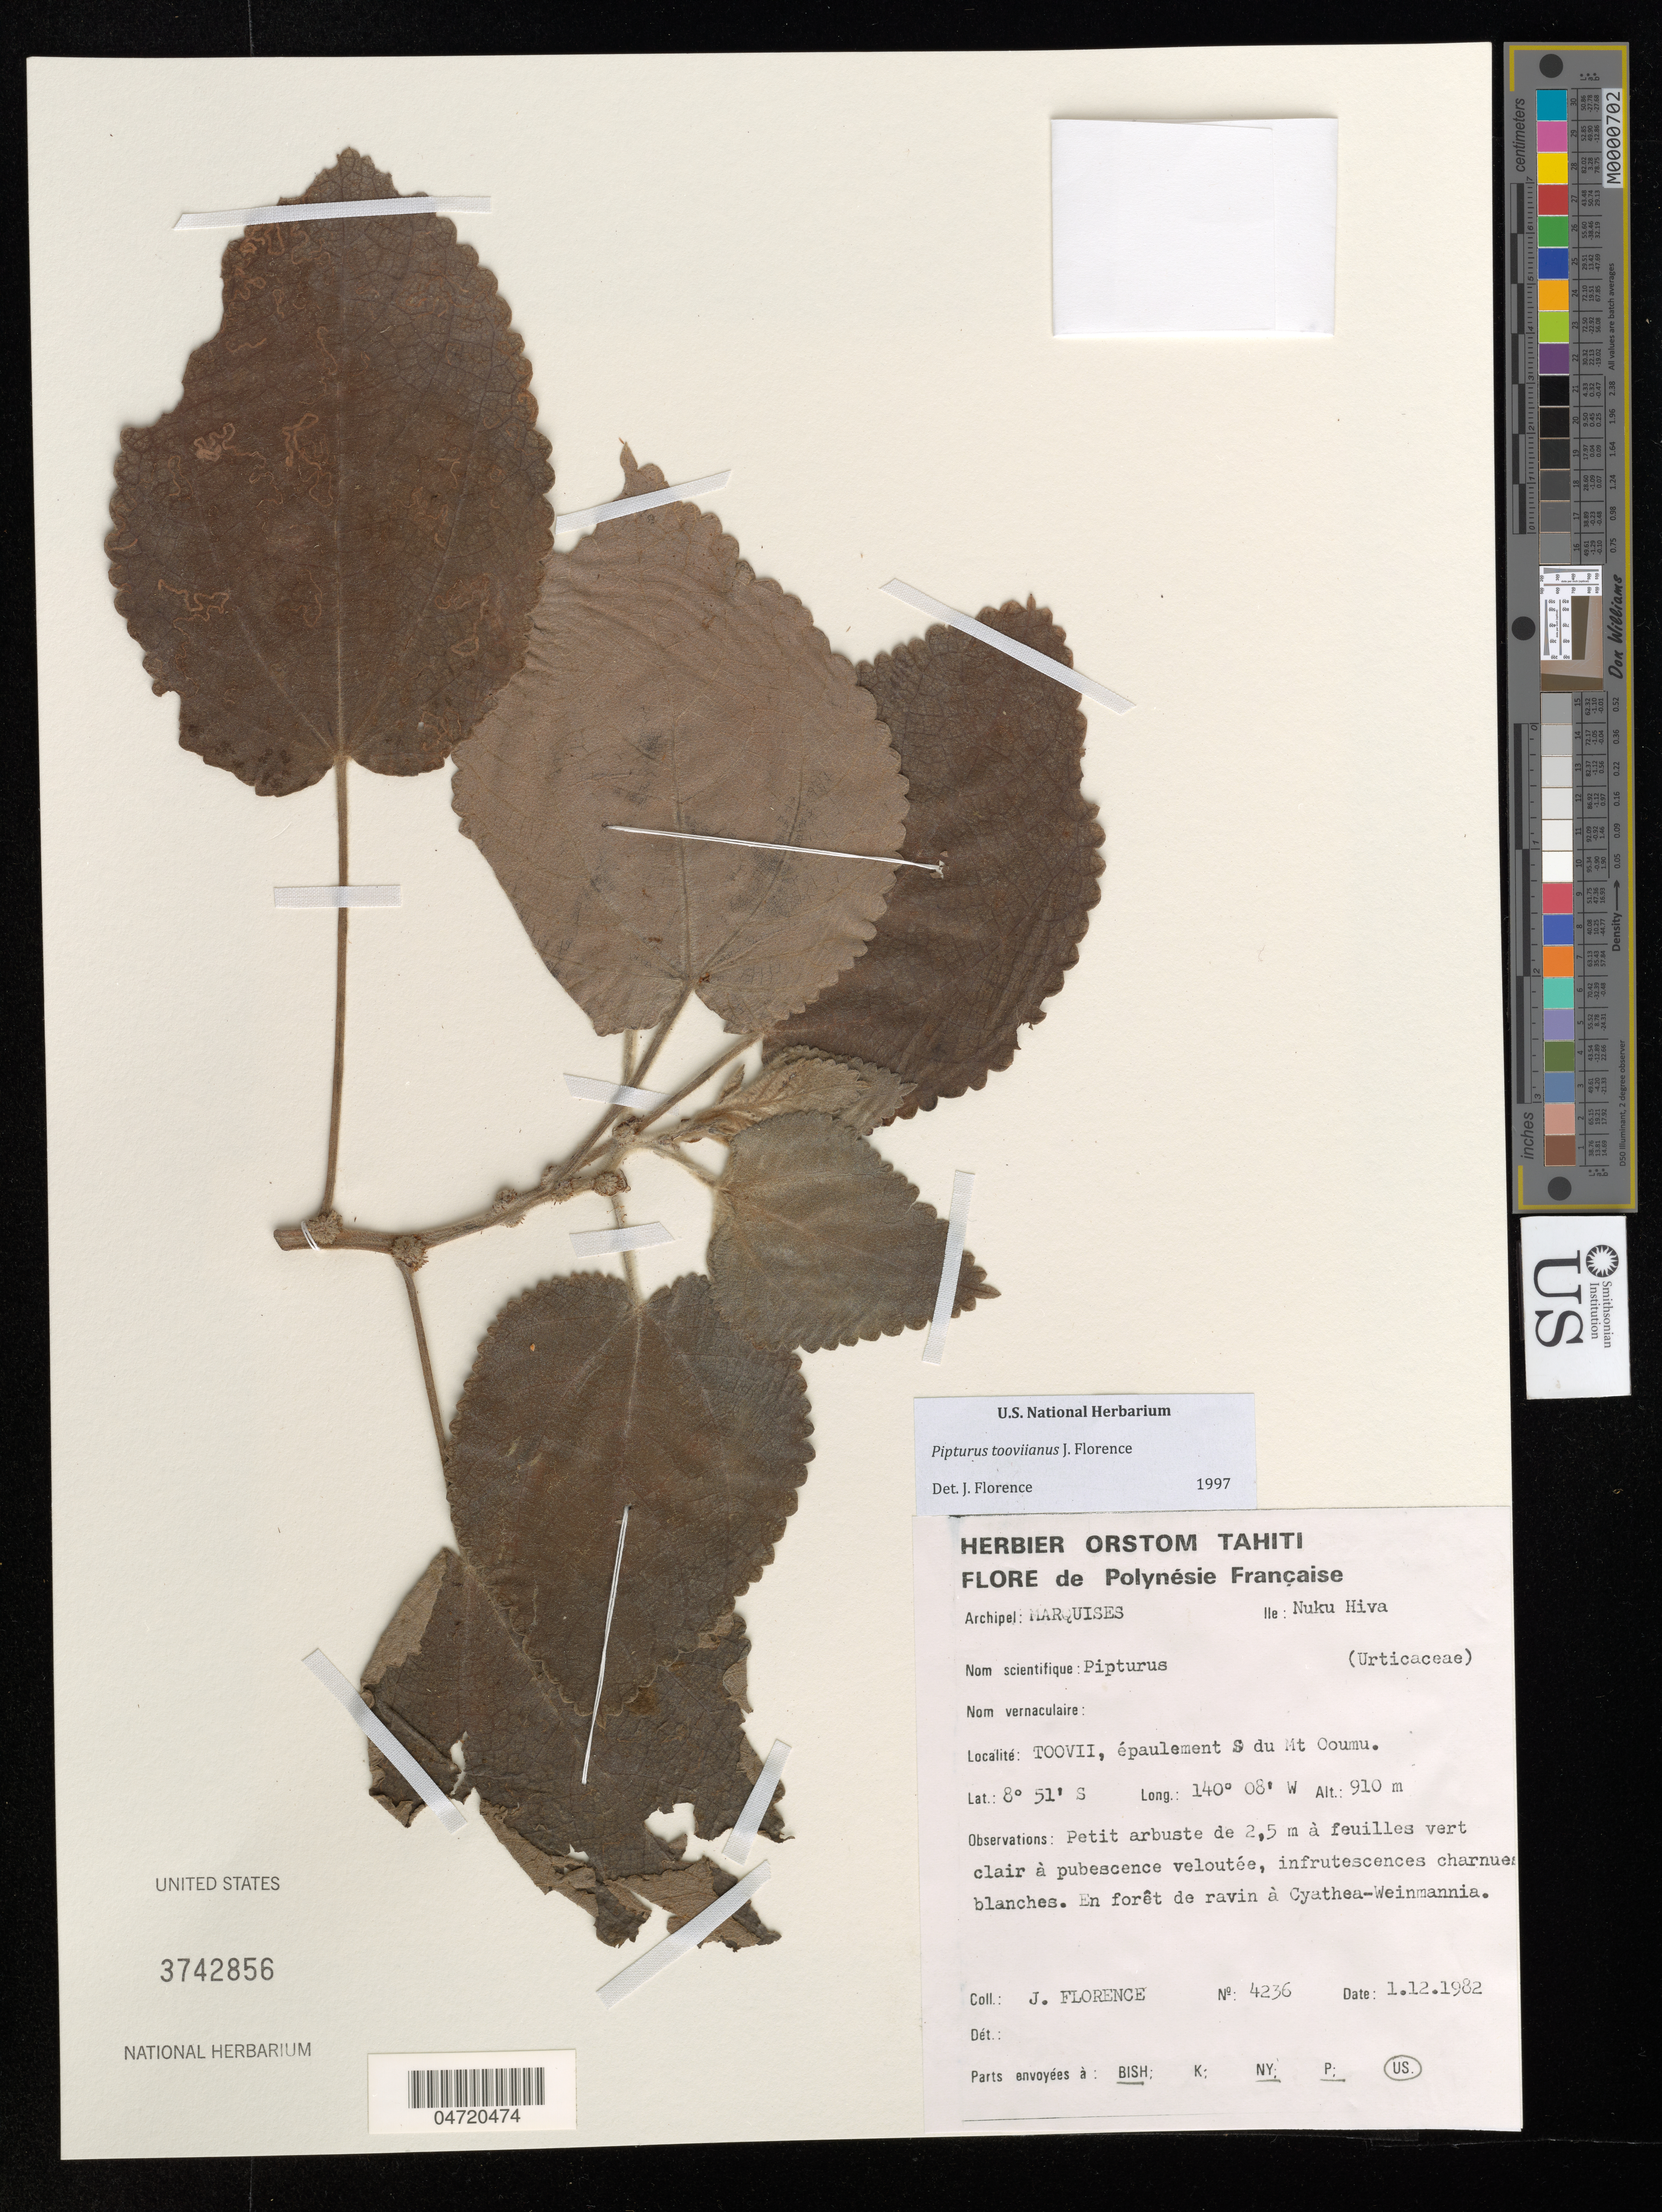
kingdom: Plantae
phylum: Tracheophyta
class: Magnoliopsida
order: Rosales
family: Urticaceae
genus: Pipturus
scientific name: Pipturus tooviianus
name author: J. Florence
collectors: J. Florence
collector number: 4236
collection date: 1982-12-01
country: French Polynesia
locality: Archipel: Marquises. Ile: Nuku Hiva. Toovii, épaulement S du Mt Ooumu.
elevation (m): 910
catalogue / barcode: US 3742856